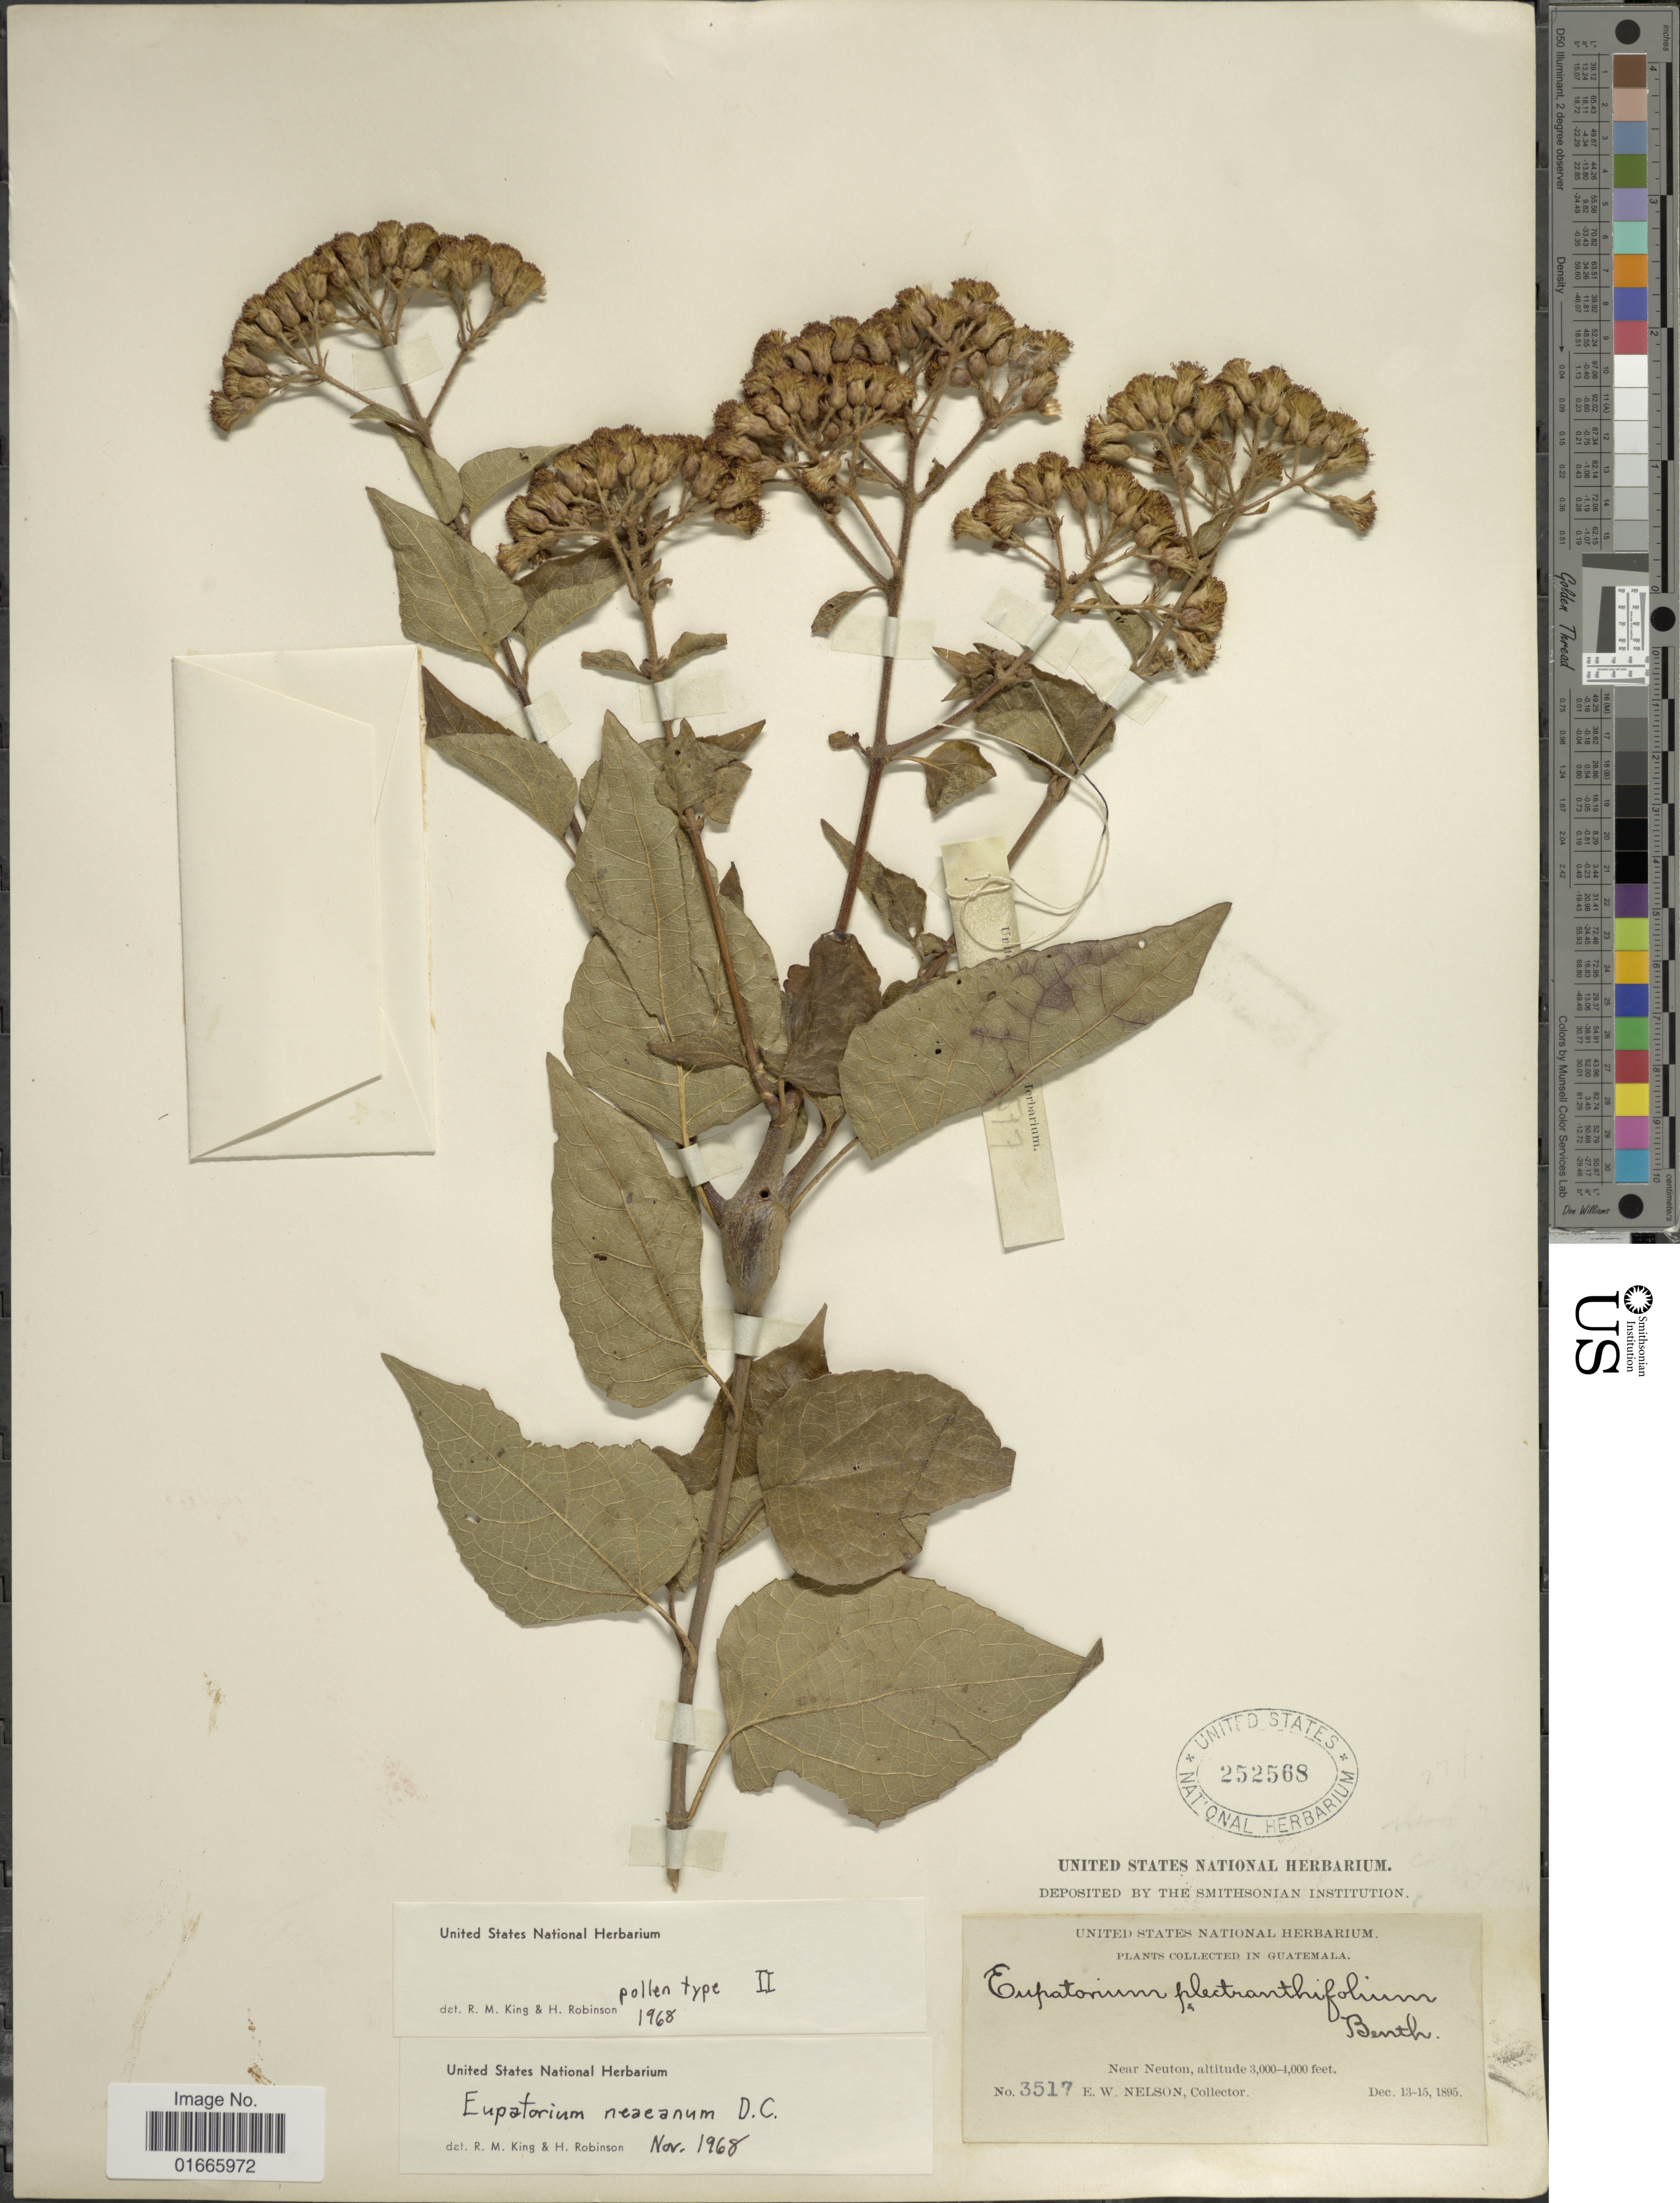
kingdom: Plantae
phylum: Tracheophyta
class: Magnoliopsida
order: Asterales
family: Asteraceae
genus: Chromolaena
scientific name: Chromolaena neaeanum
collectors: E. W. Nelson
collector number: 3517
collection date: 1895-12-13/1895-12-15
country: Guatemala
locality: Near Neuton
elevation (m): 914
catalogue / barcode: US 252568